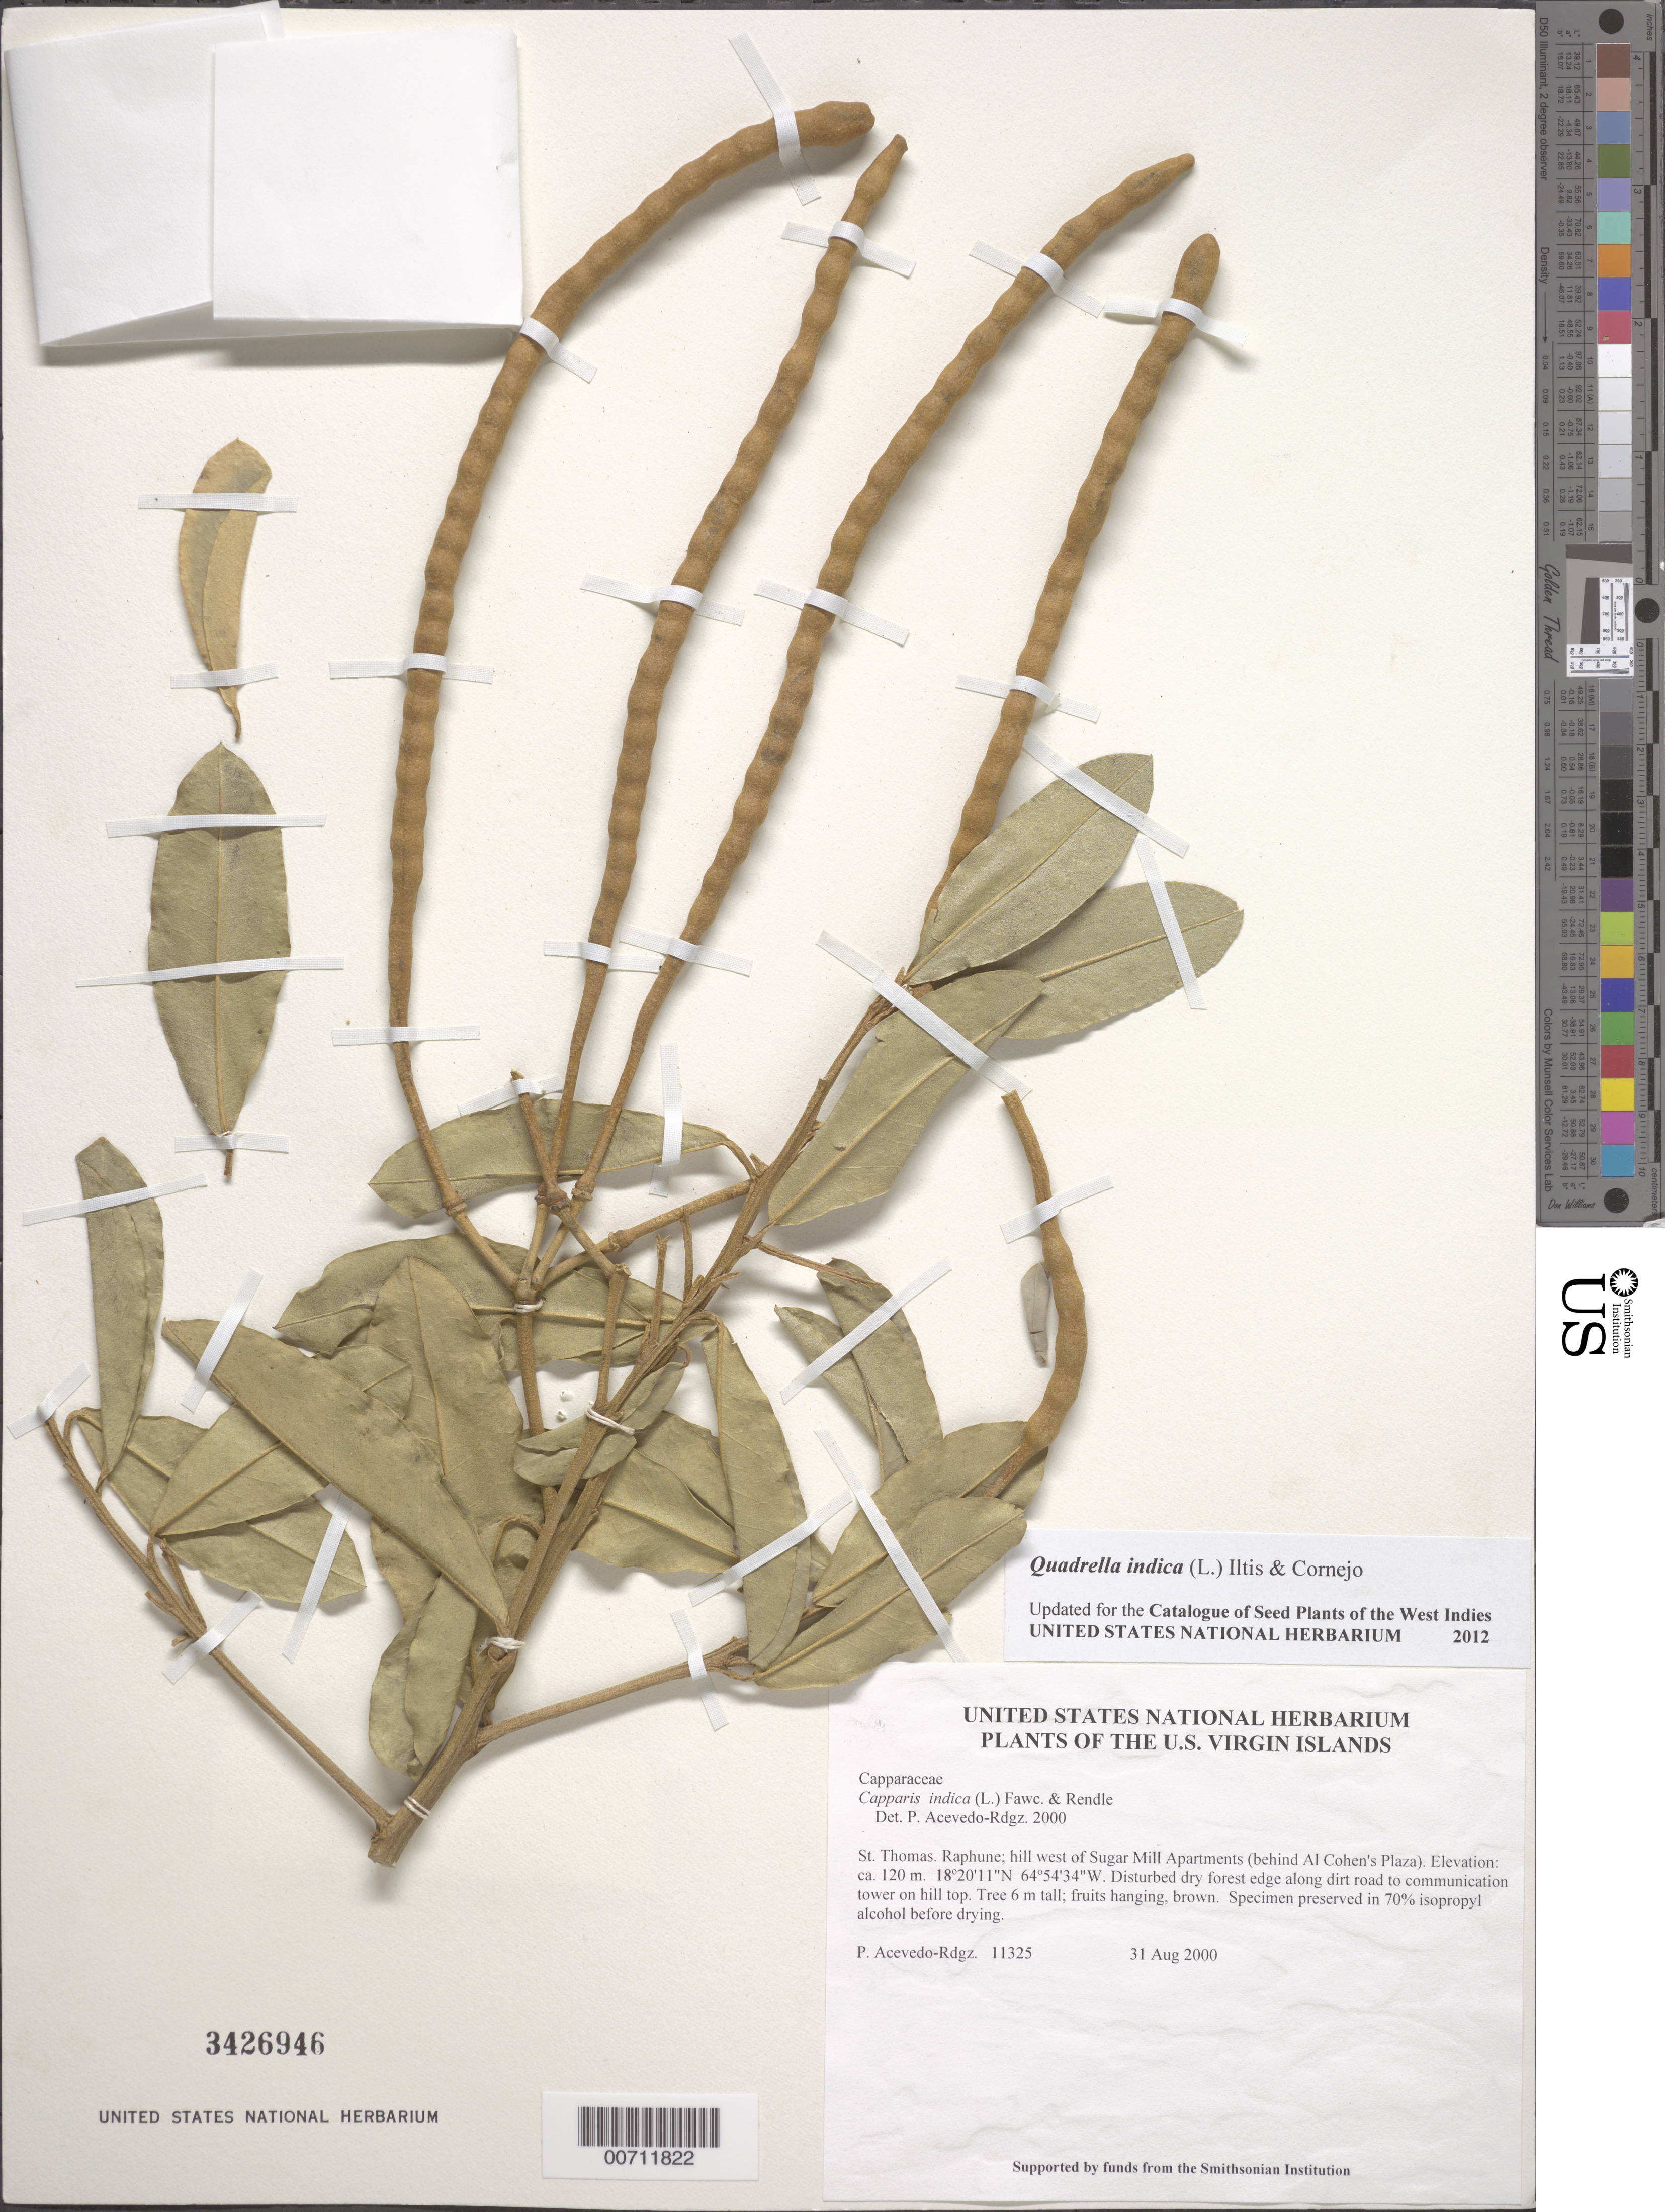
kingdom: Plantae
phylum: Tracheophyta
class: Magnoliopsida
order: Brassicales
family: Capparaceae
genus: Quadrella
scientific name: Quadrella indica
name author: (L.) Iltis & Cornejo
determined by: Acevedo-Rodríguez, P., (BOT), Smithsonian Institution - National Museum of Natural History (UNITED STATES)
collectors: P. Acevedo-Rodr.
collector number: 11325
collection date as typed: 31 Aug 2000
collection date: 2000-08-31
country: U.S. Virgin Islands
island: St. Thomas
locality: Raphune; hill west of Sugar Mill Apartments (behind Al Cohen's Plaza).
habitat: Disturbed dry forest edge along dirt road to communication tower on hill top.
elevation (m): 120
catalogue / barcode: US 3426946